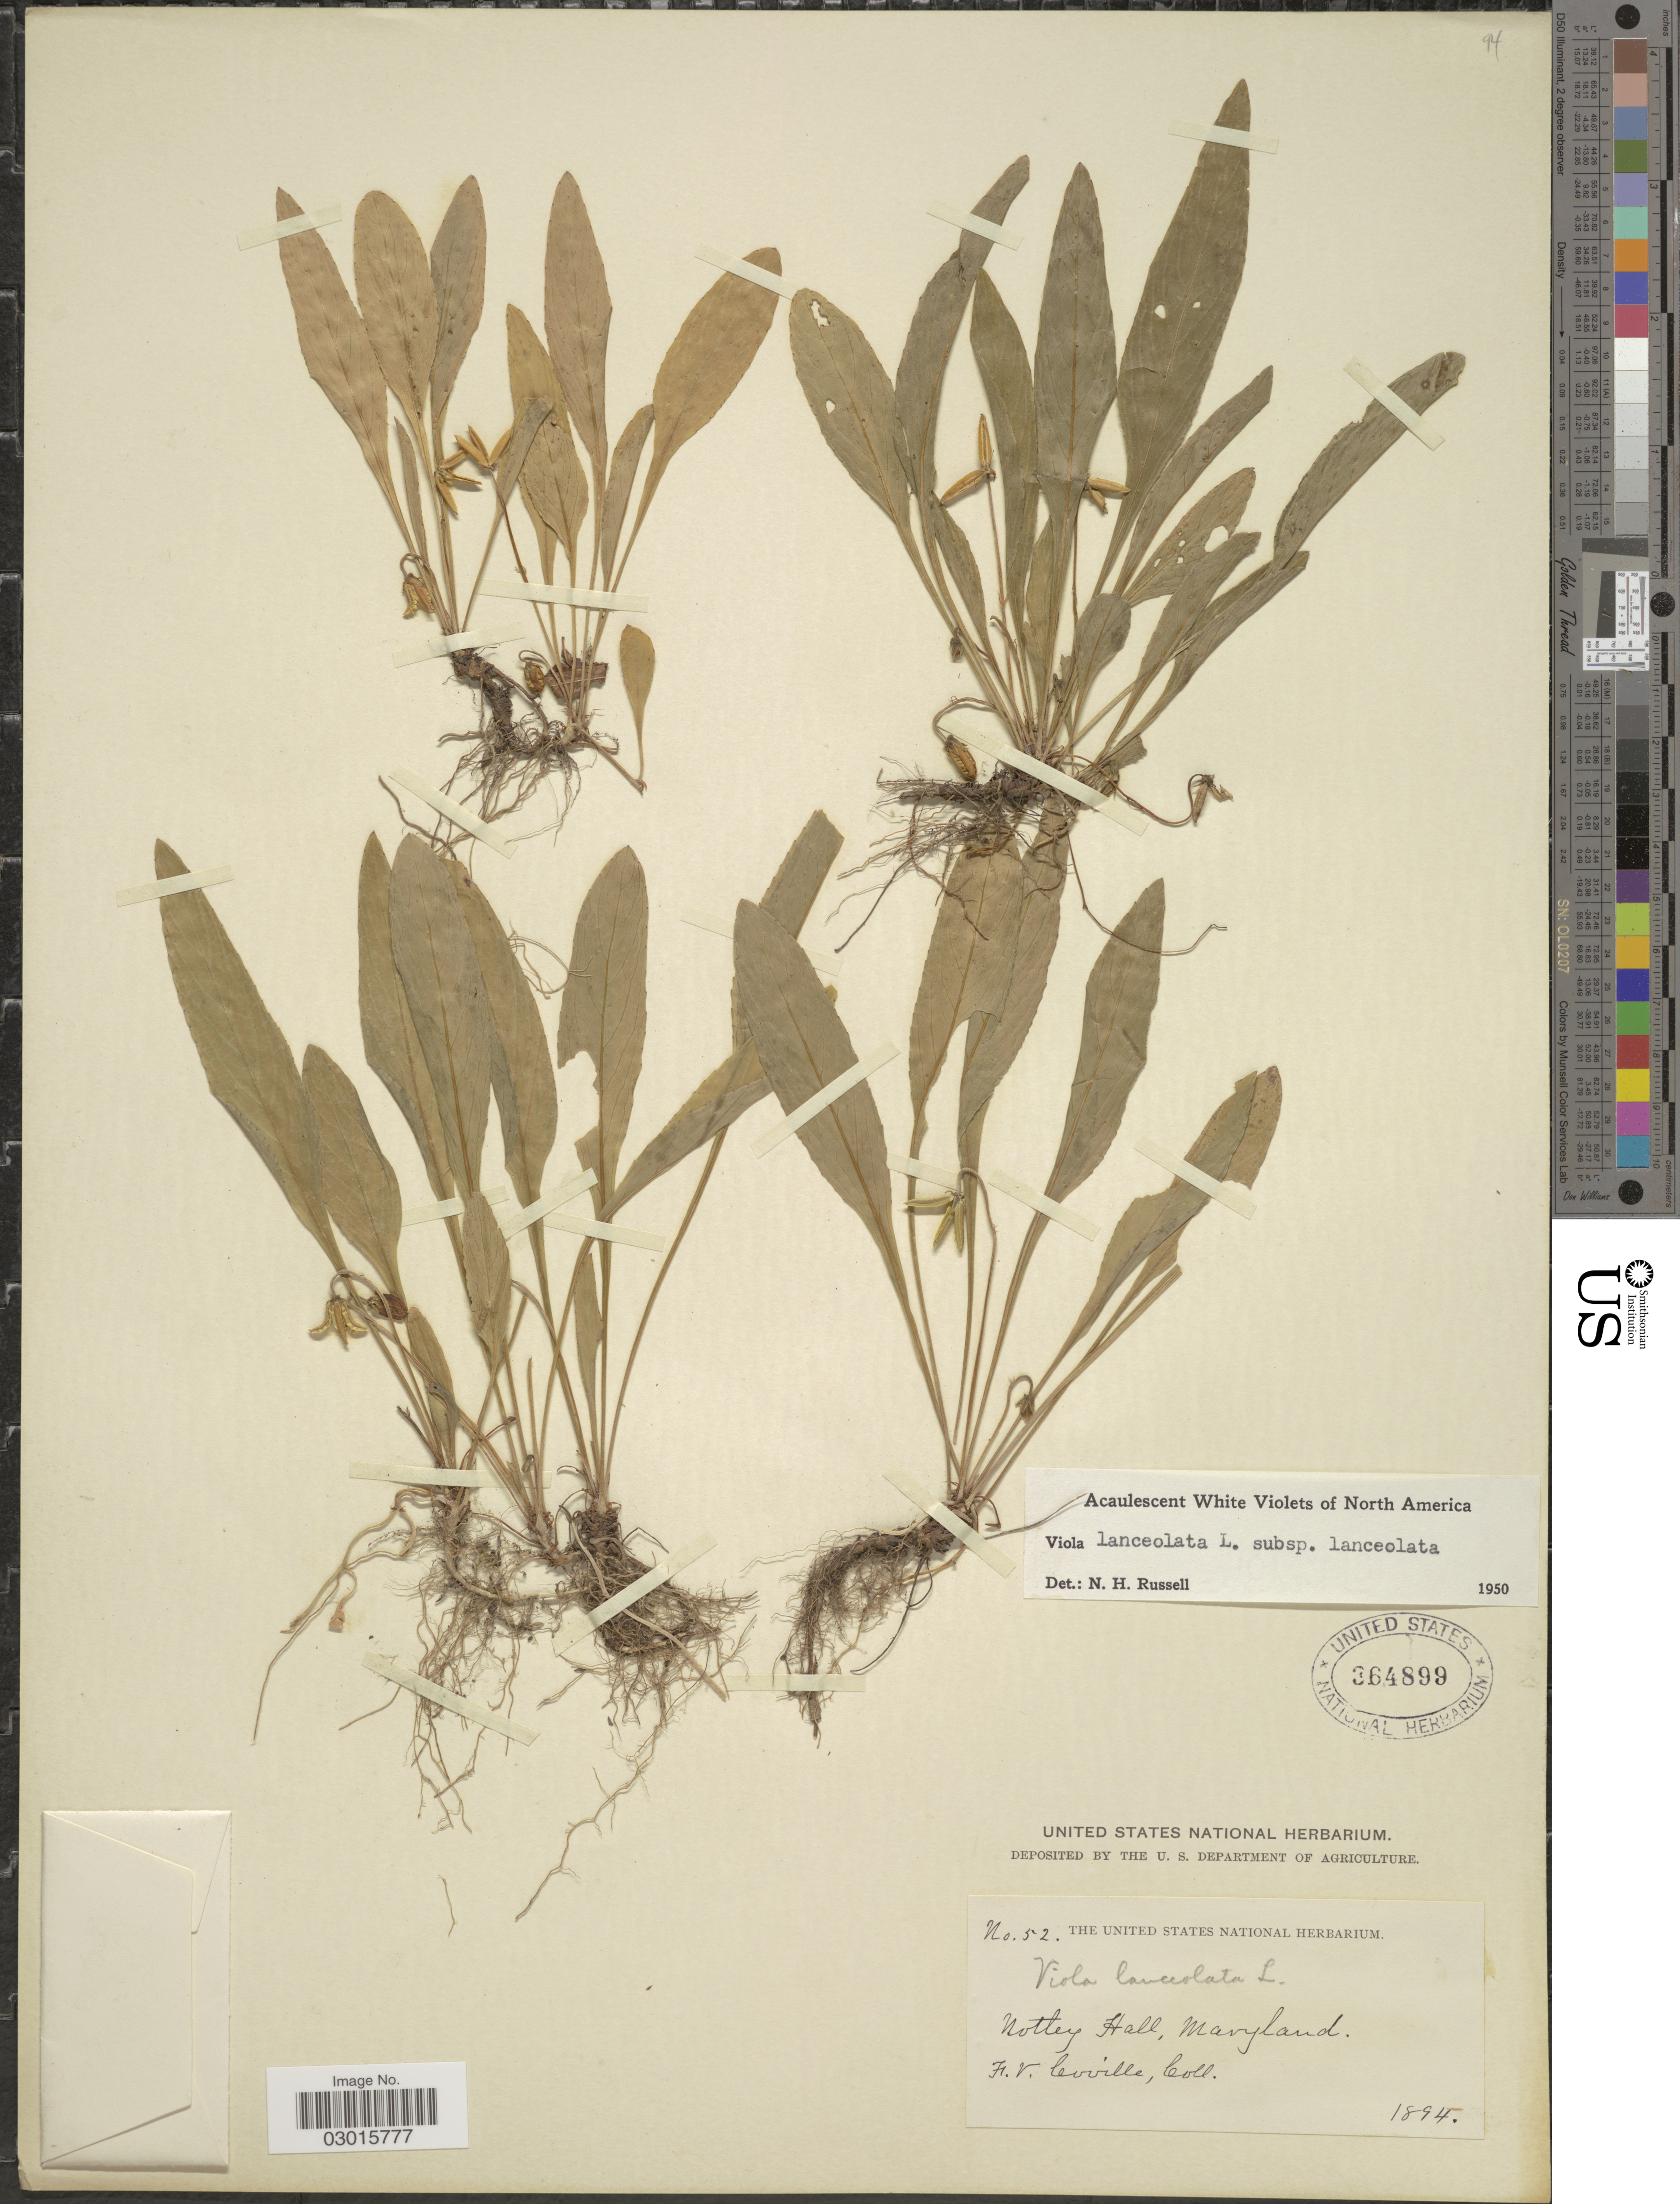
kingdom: Plantae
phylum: Tracheophyta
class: Magnoliopsida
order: Malpighiales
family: Violaceae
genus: Viola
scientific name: Viola lanceolata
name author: L.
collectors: F. V. Coville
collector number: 52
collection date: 1894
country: United States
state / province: Maryland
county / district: Prince George's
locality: Notley Hall.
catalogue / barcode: US 364899